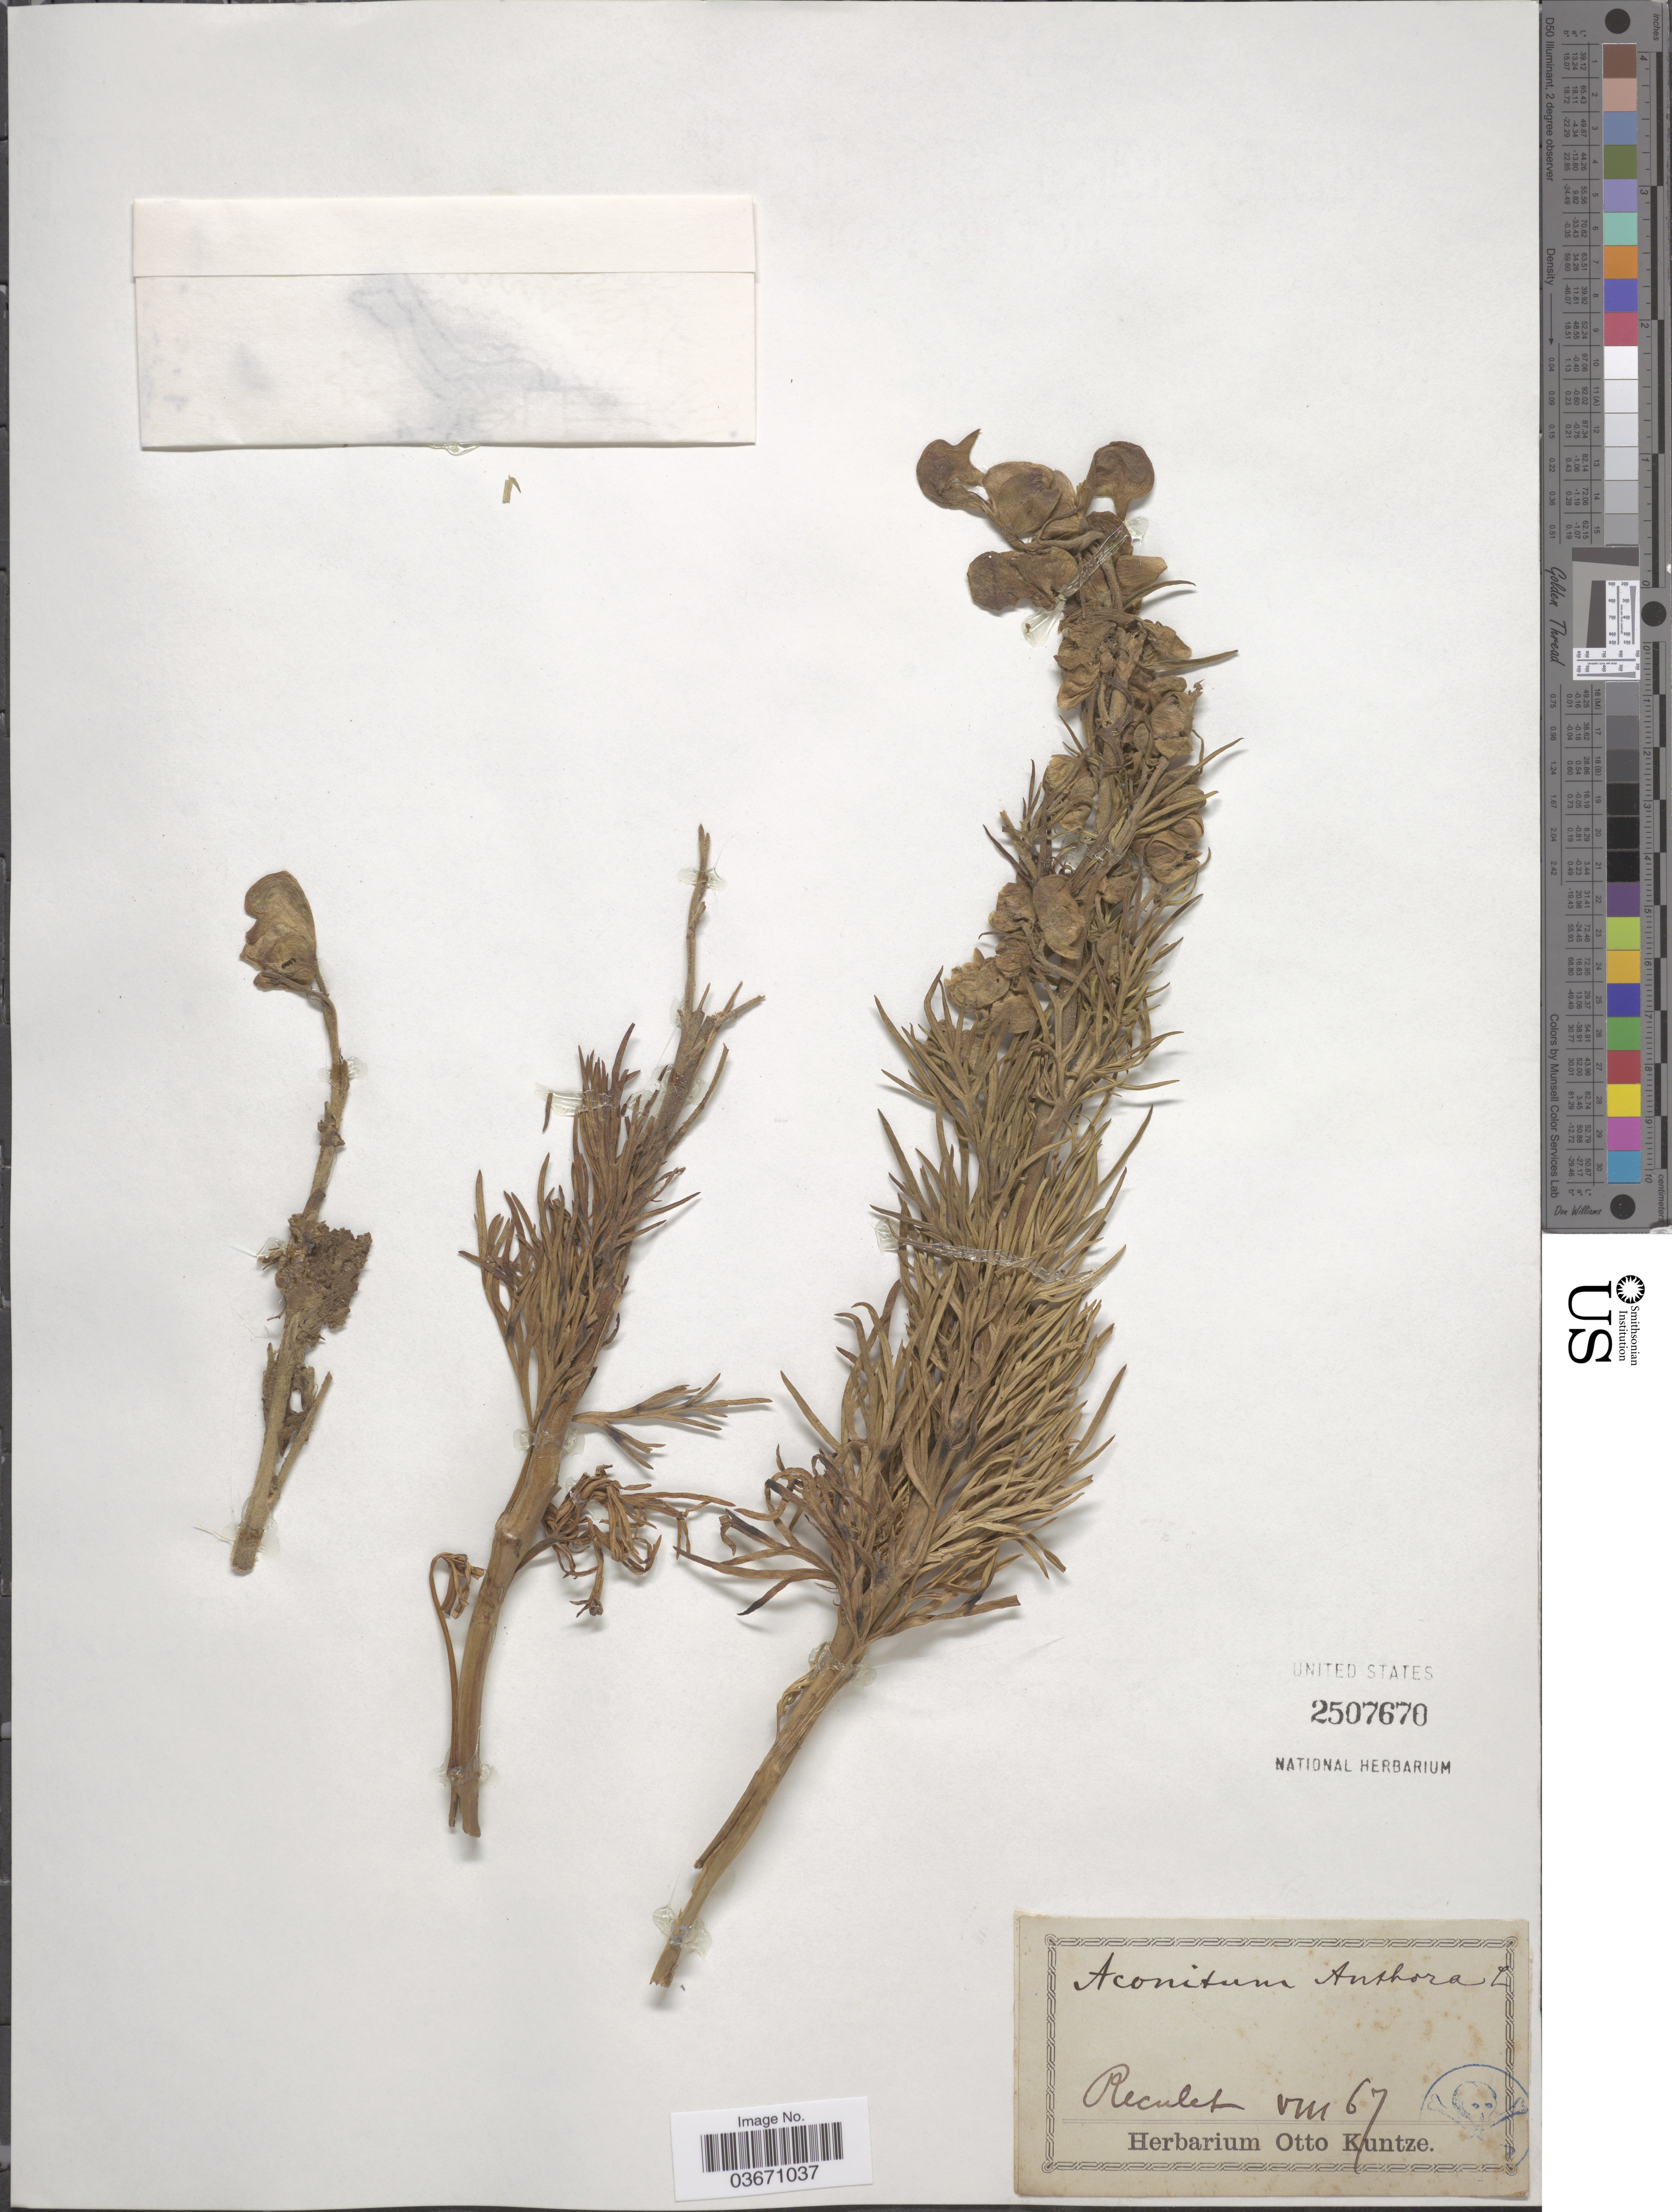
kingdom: Plantae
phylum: Tracheophyta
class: Magnoliopsida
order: Ranunculales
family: Ranunculaceae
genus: Aconitum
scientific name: Aconitum anthora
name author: L.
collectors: ex herb. Otto Kuntze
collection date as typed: Transcribed d/m/y: /8/67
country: France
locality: Reculet.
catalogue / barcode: US 2507670